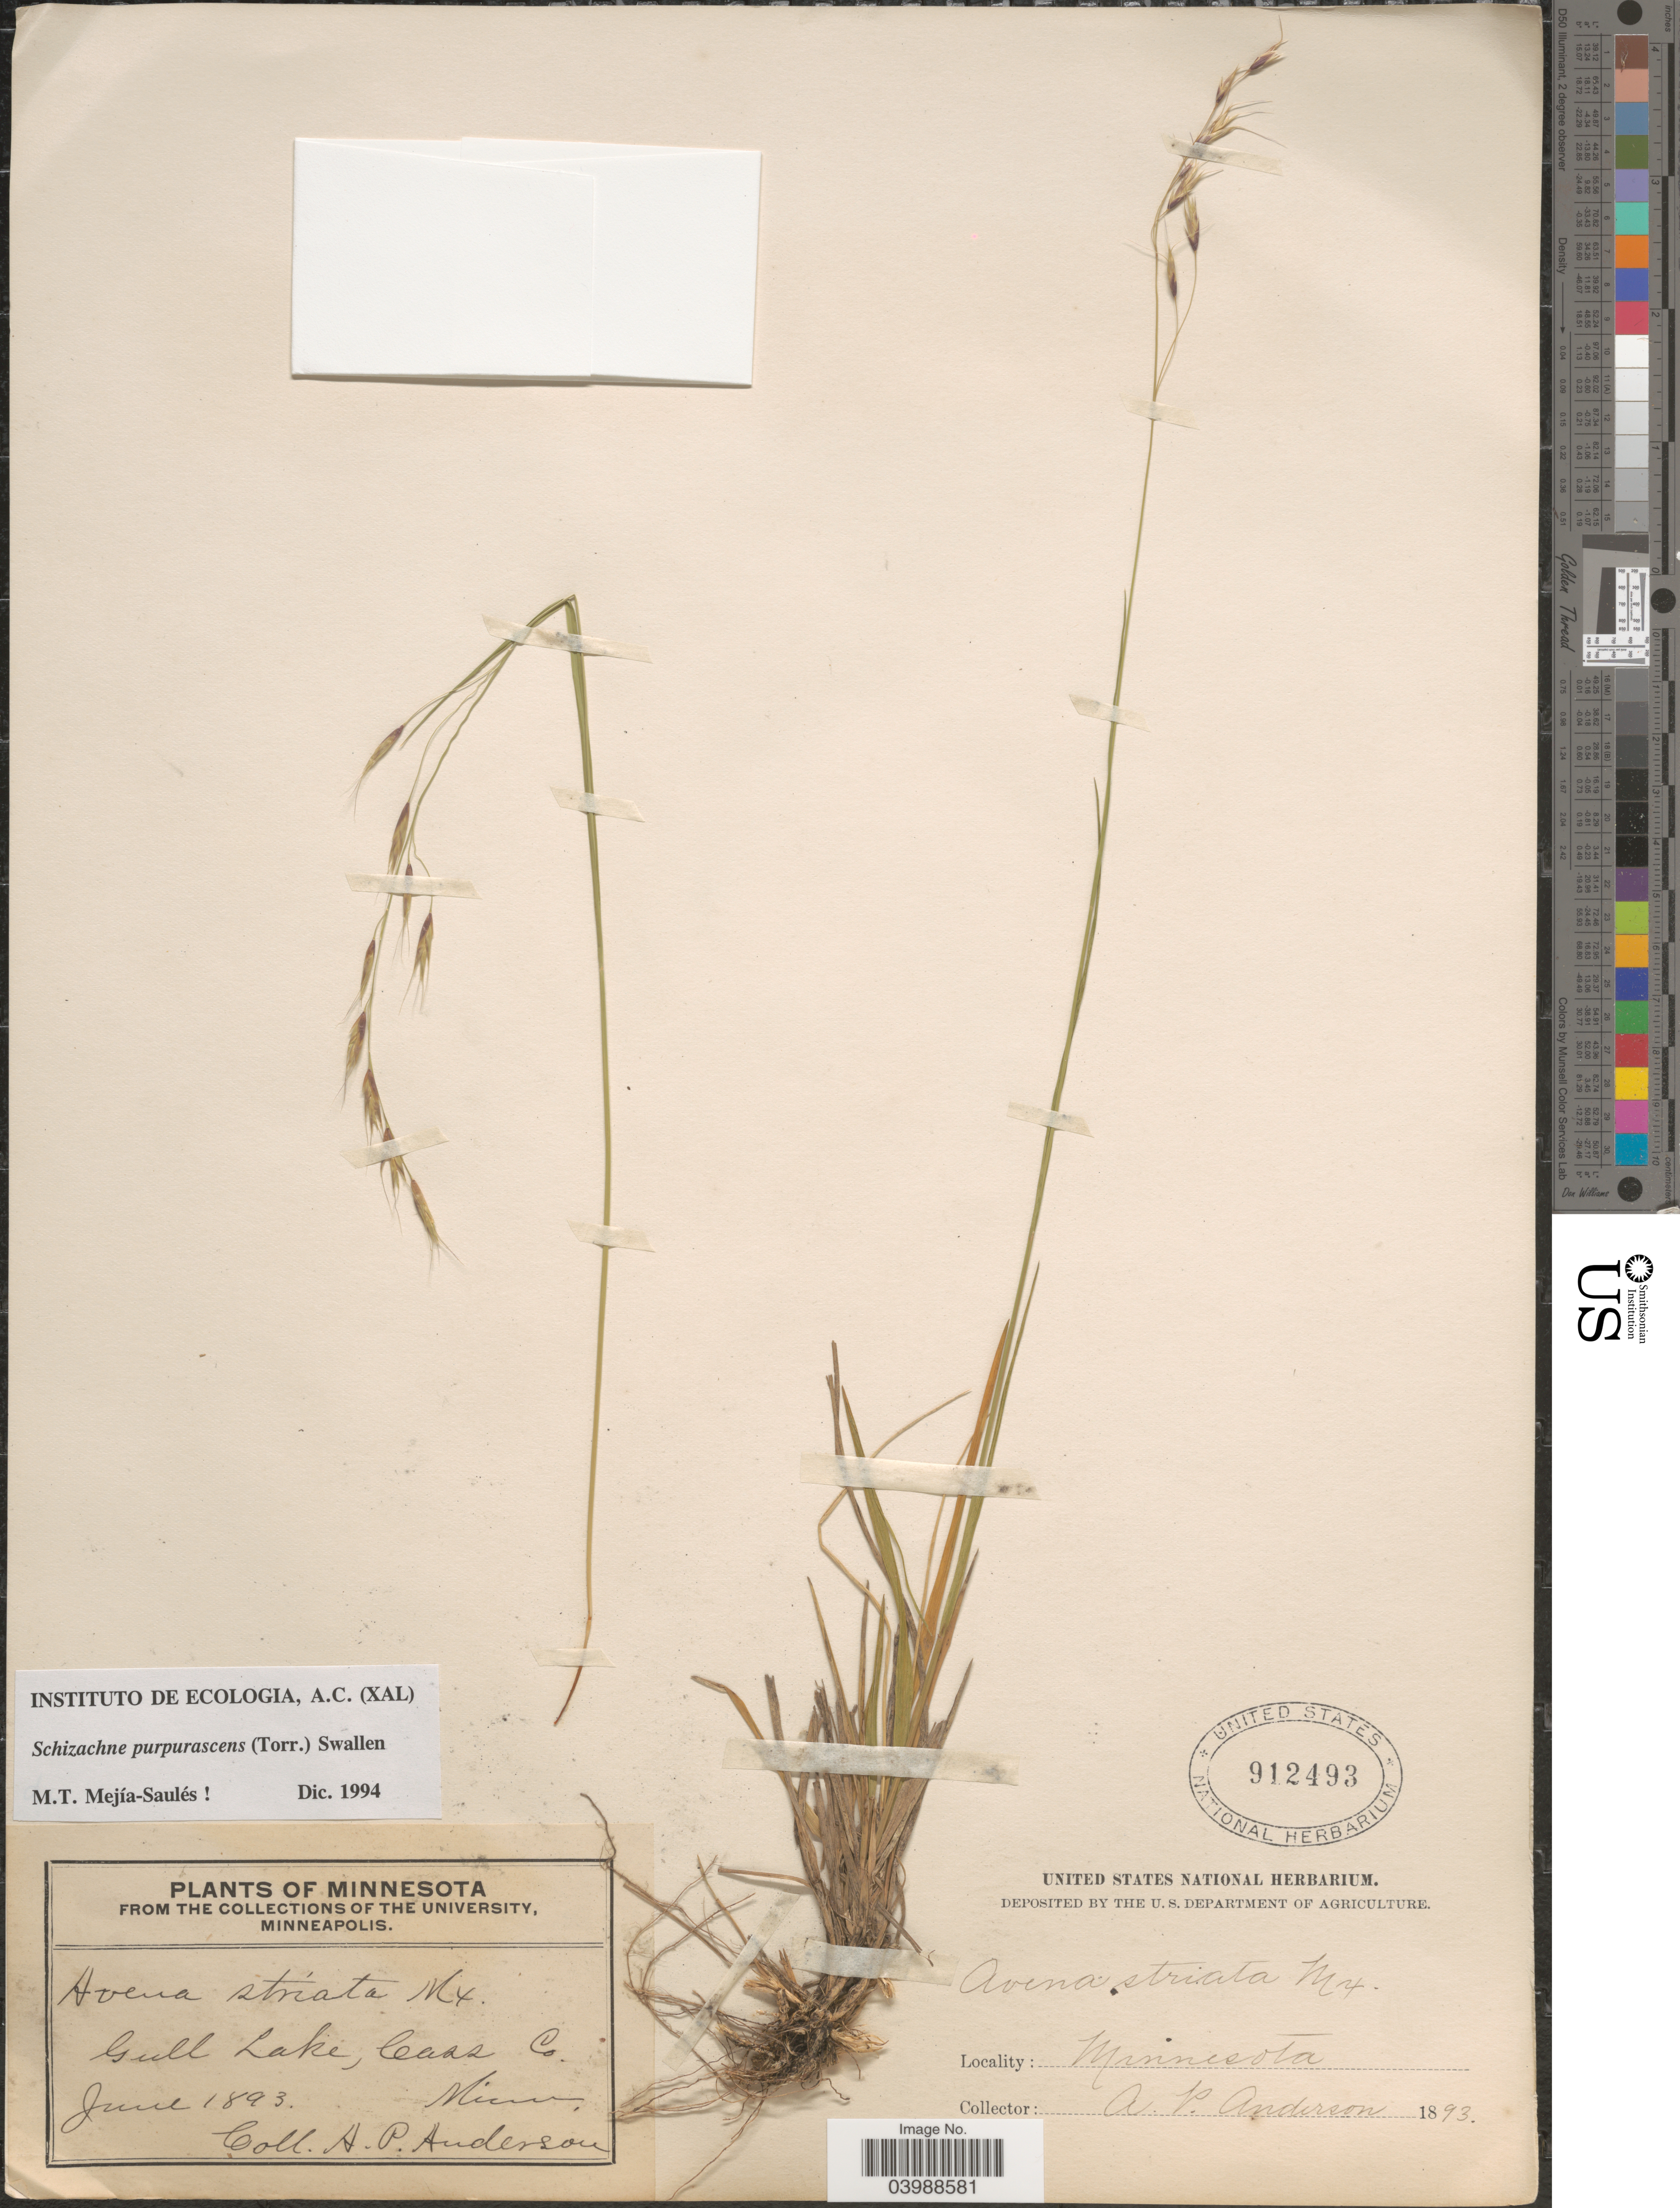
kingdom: Plantae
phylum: Tracheophyta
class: Liliopsida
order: Poales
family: Poaceae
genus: Schizachne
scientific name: Schizachne purpurascens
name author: (Torr.) Swallen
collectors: A. P. Anderson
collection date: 1893-06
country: United States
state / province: Minnesota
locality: Gull Lake, Cass Co.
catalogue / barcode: US 912493